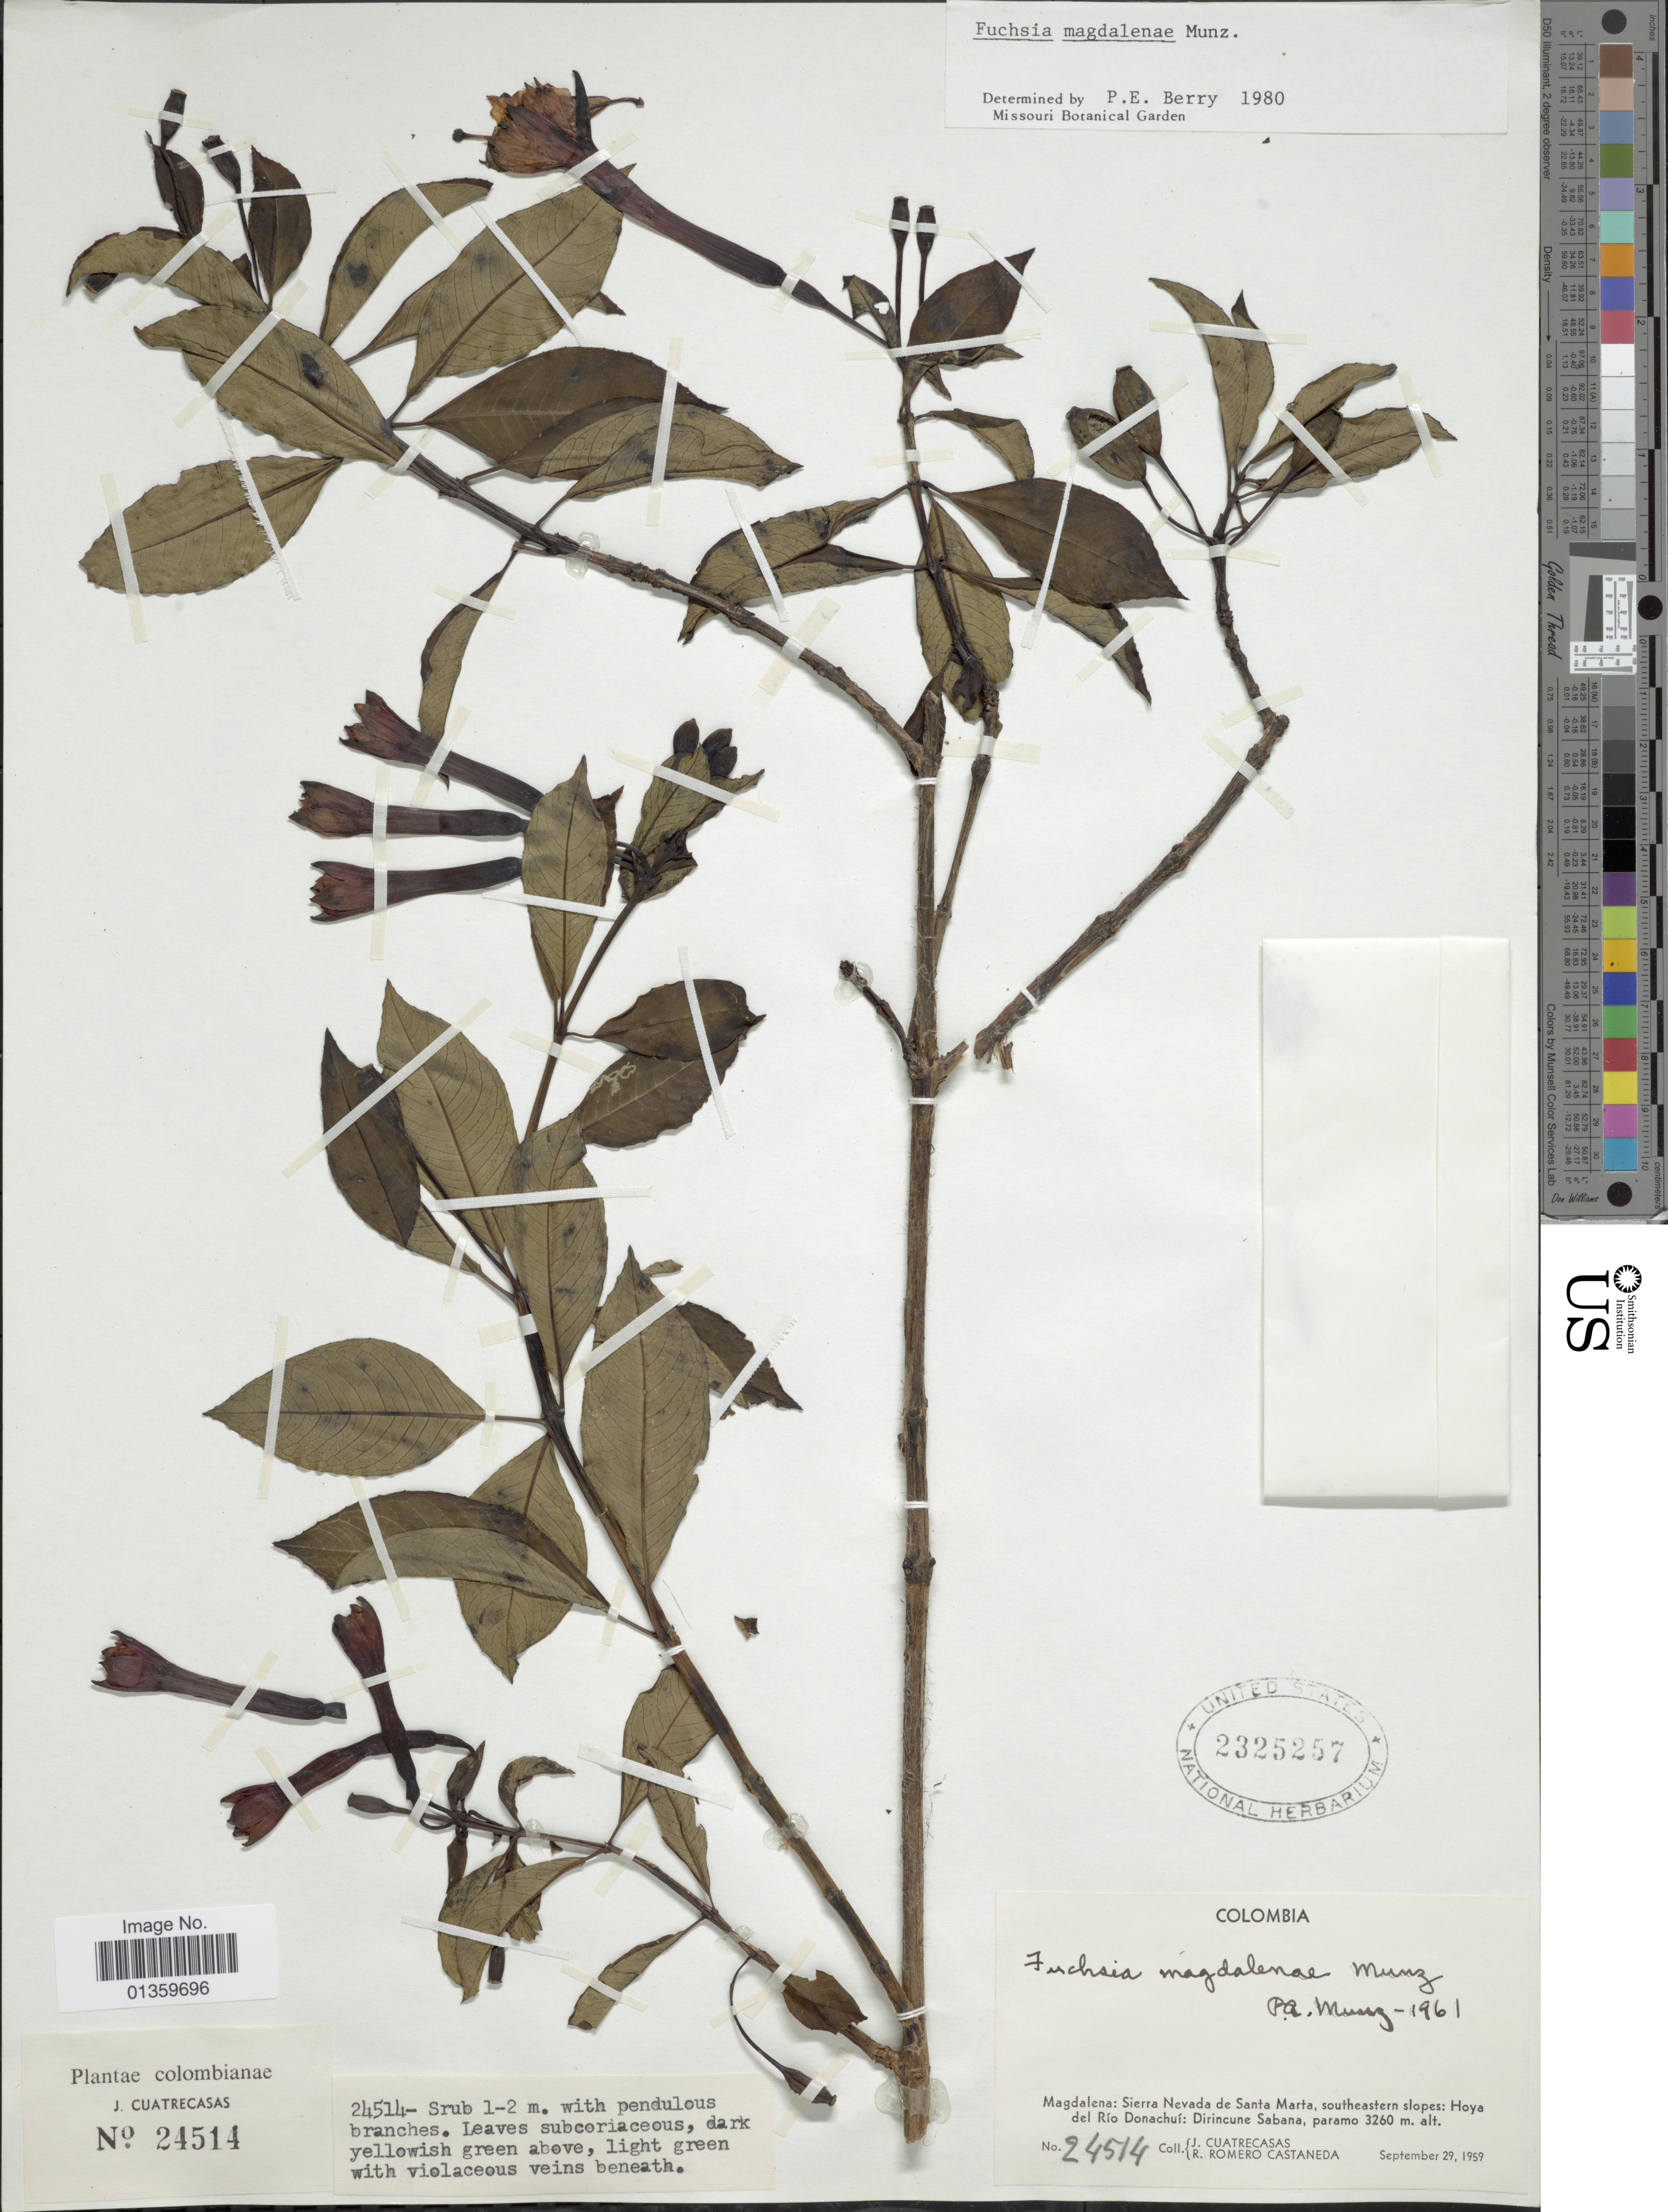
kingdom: Plantae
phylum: Tracheophyta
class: Magnoliopsida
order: Myrtales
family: Onagraceae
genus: Fuchsia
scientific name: Fuchsia magdalenae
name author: Munz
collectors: J. Cuatrecasas & R. Romero Castañeda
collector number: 24514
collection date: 1959-09-29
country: Colombia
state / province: Magdalena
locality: Siera Nevada de Santa Marta, southeastern slopes: Hoya del Río Donachuí: Dirincune Sabana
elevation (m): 3260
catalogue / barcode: US 2325257